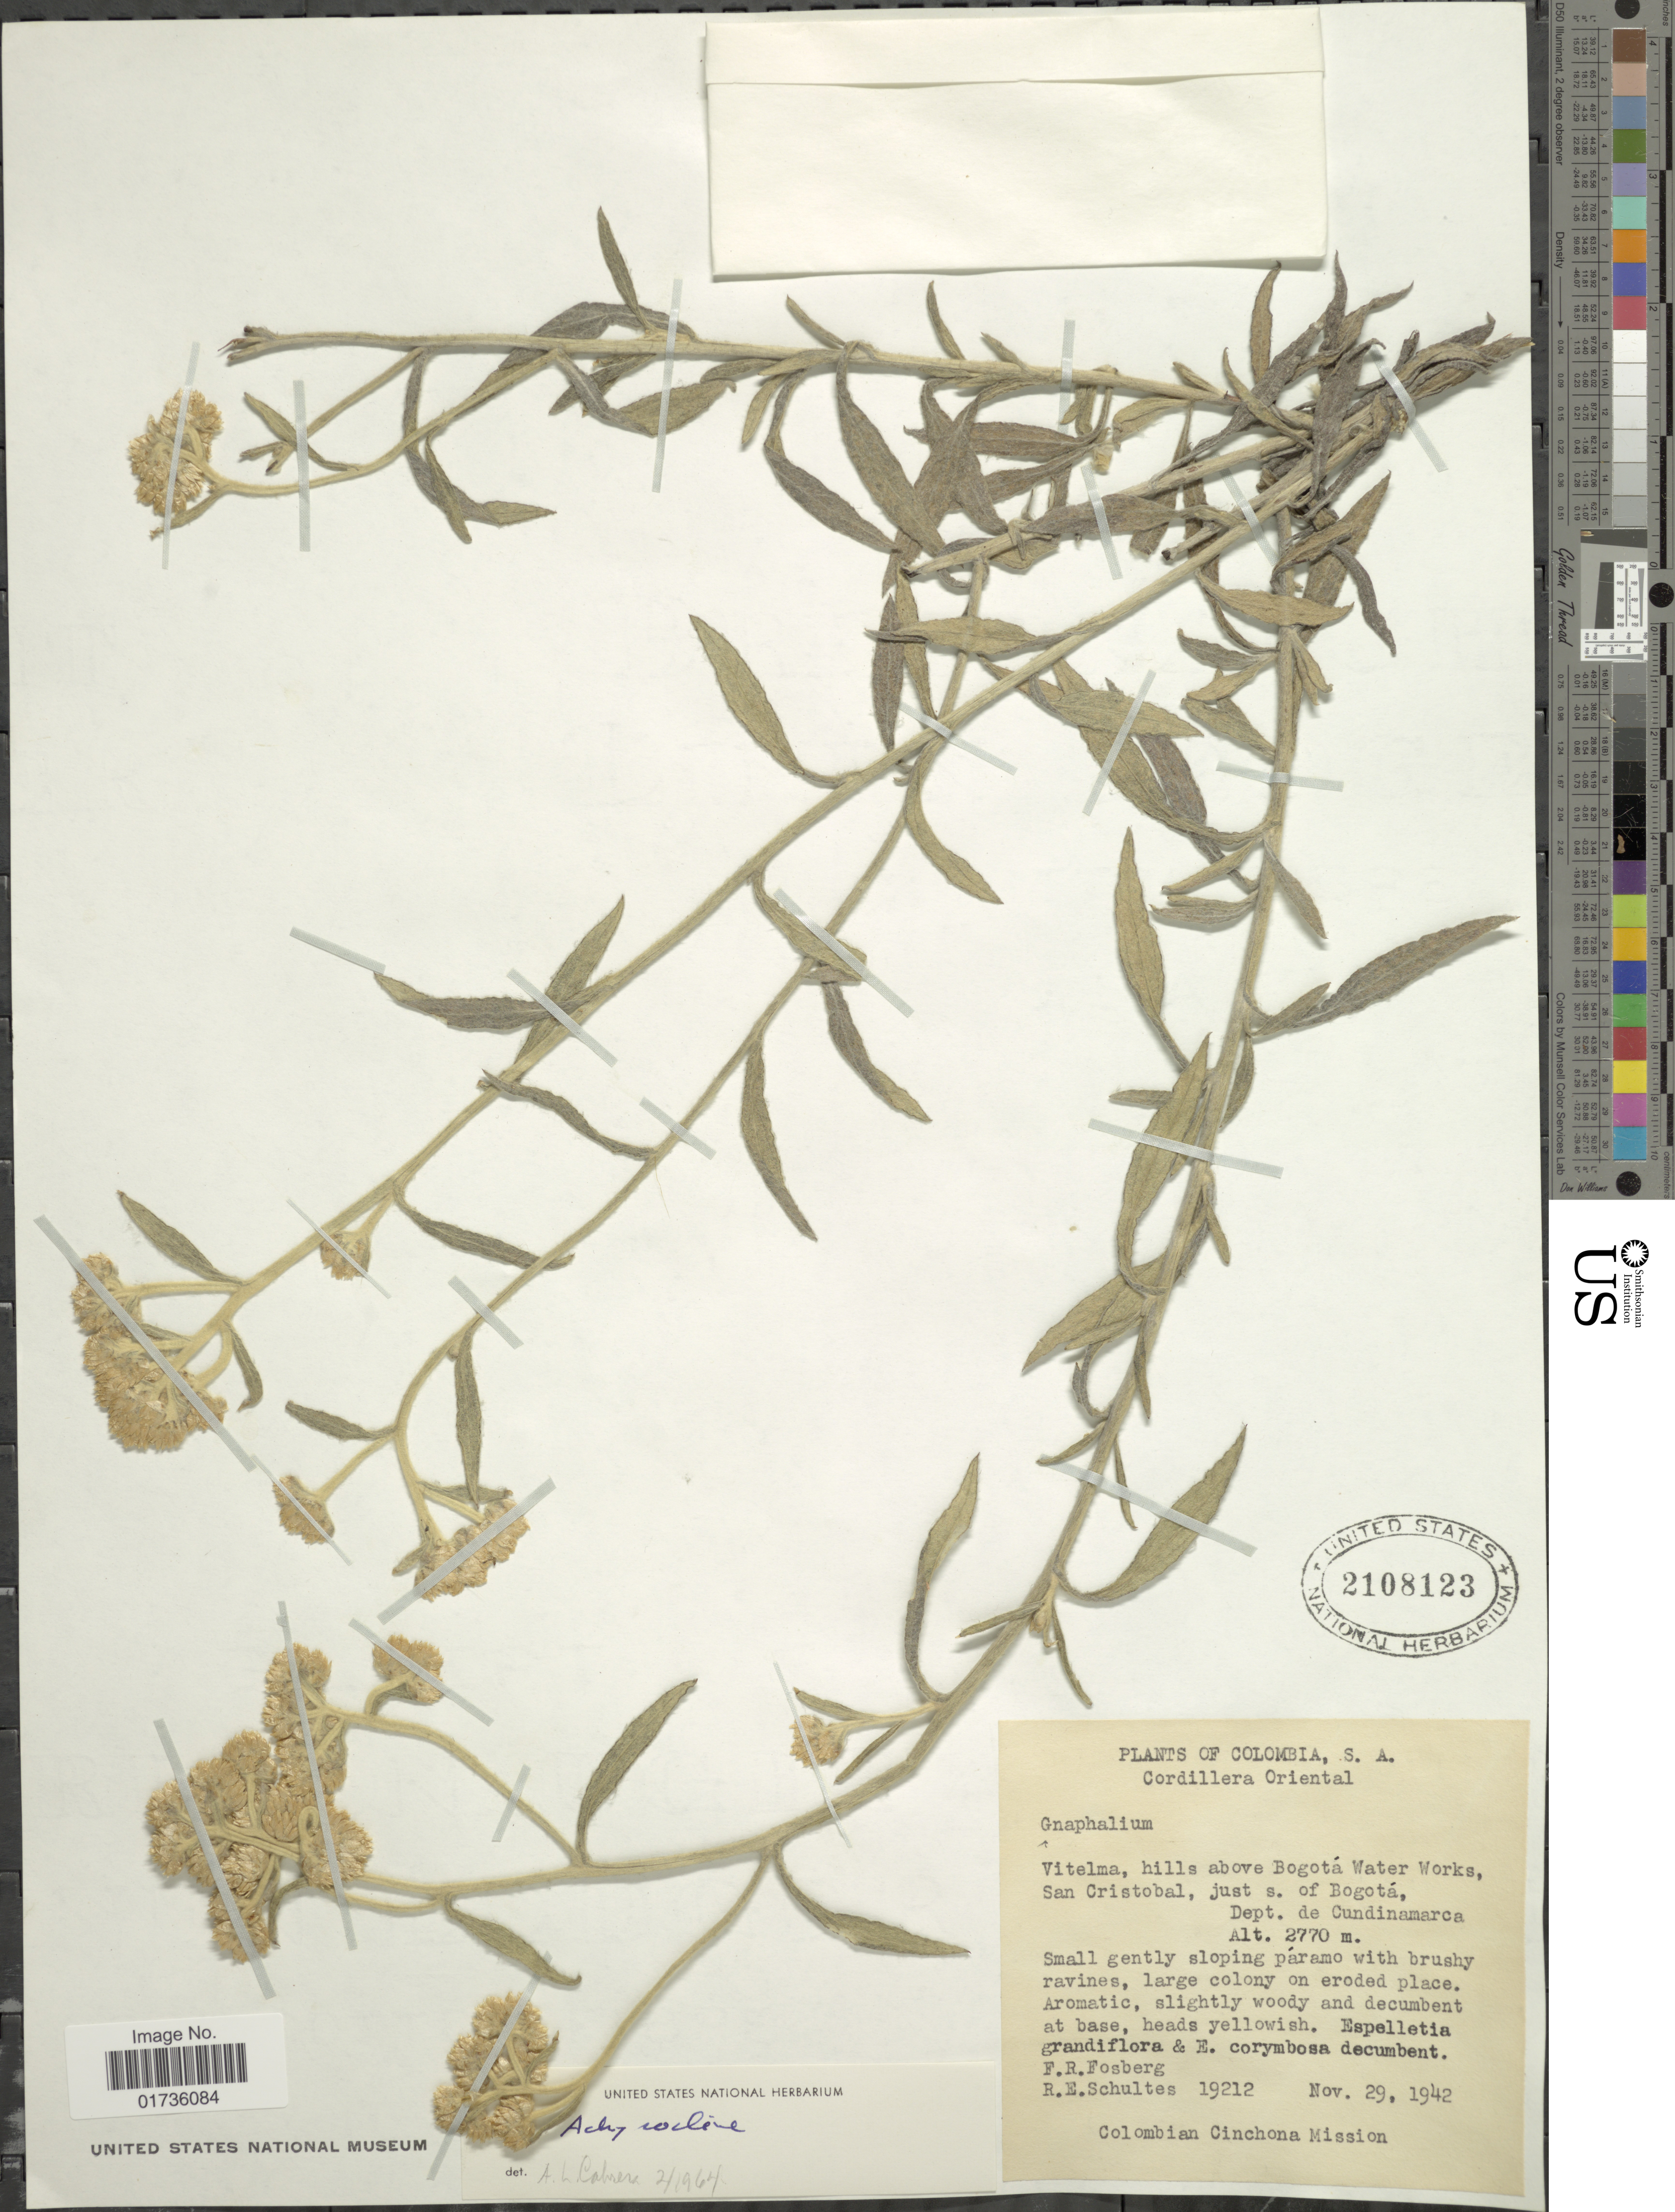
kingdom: Plantae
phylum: Tracheophyta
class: Magnoliopsida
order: Asterales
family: Asteraceae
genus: Achyrocline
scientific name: Achyrocline sp.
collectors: F. R. Fosberg & R. E. Schultes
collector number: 19212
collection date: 1942-11-29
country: Colombia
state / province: Cundinamarca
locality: Cordillera Oriental, Vitelma, hills above Bogotá Water Works, San Cristobal, just s. of Bogotá, Dept de Cundinamarca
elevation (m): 2770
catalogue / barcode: US 2108123